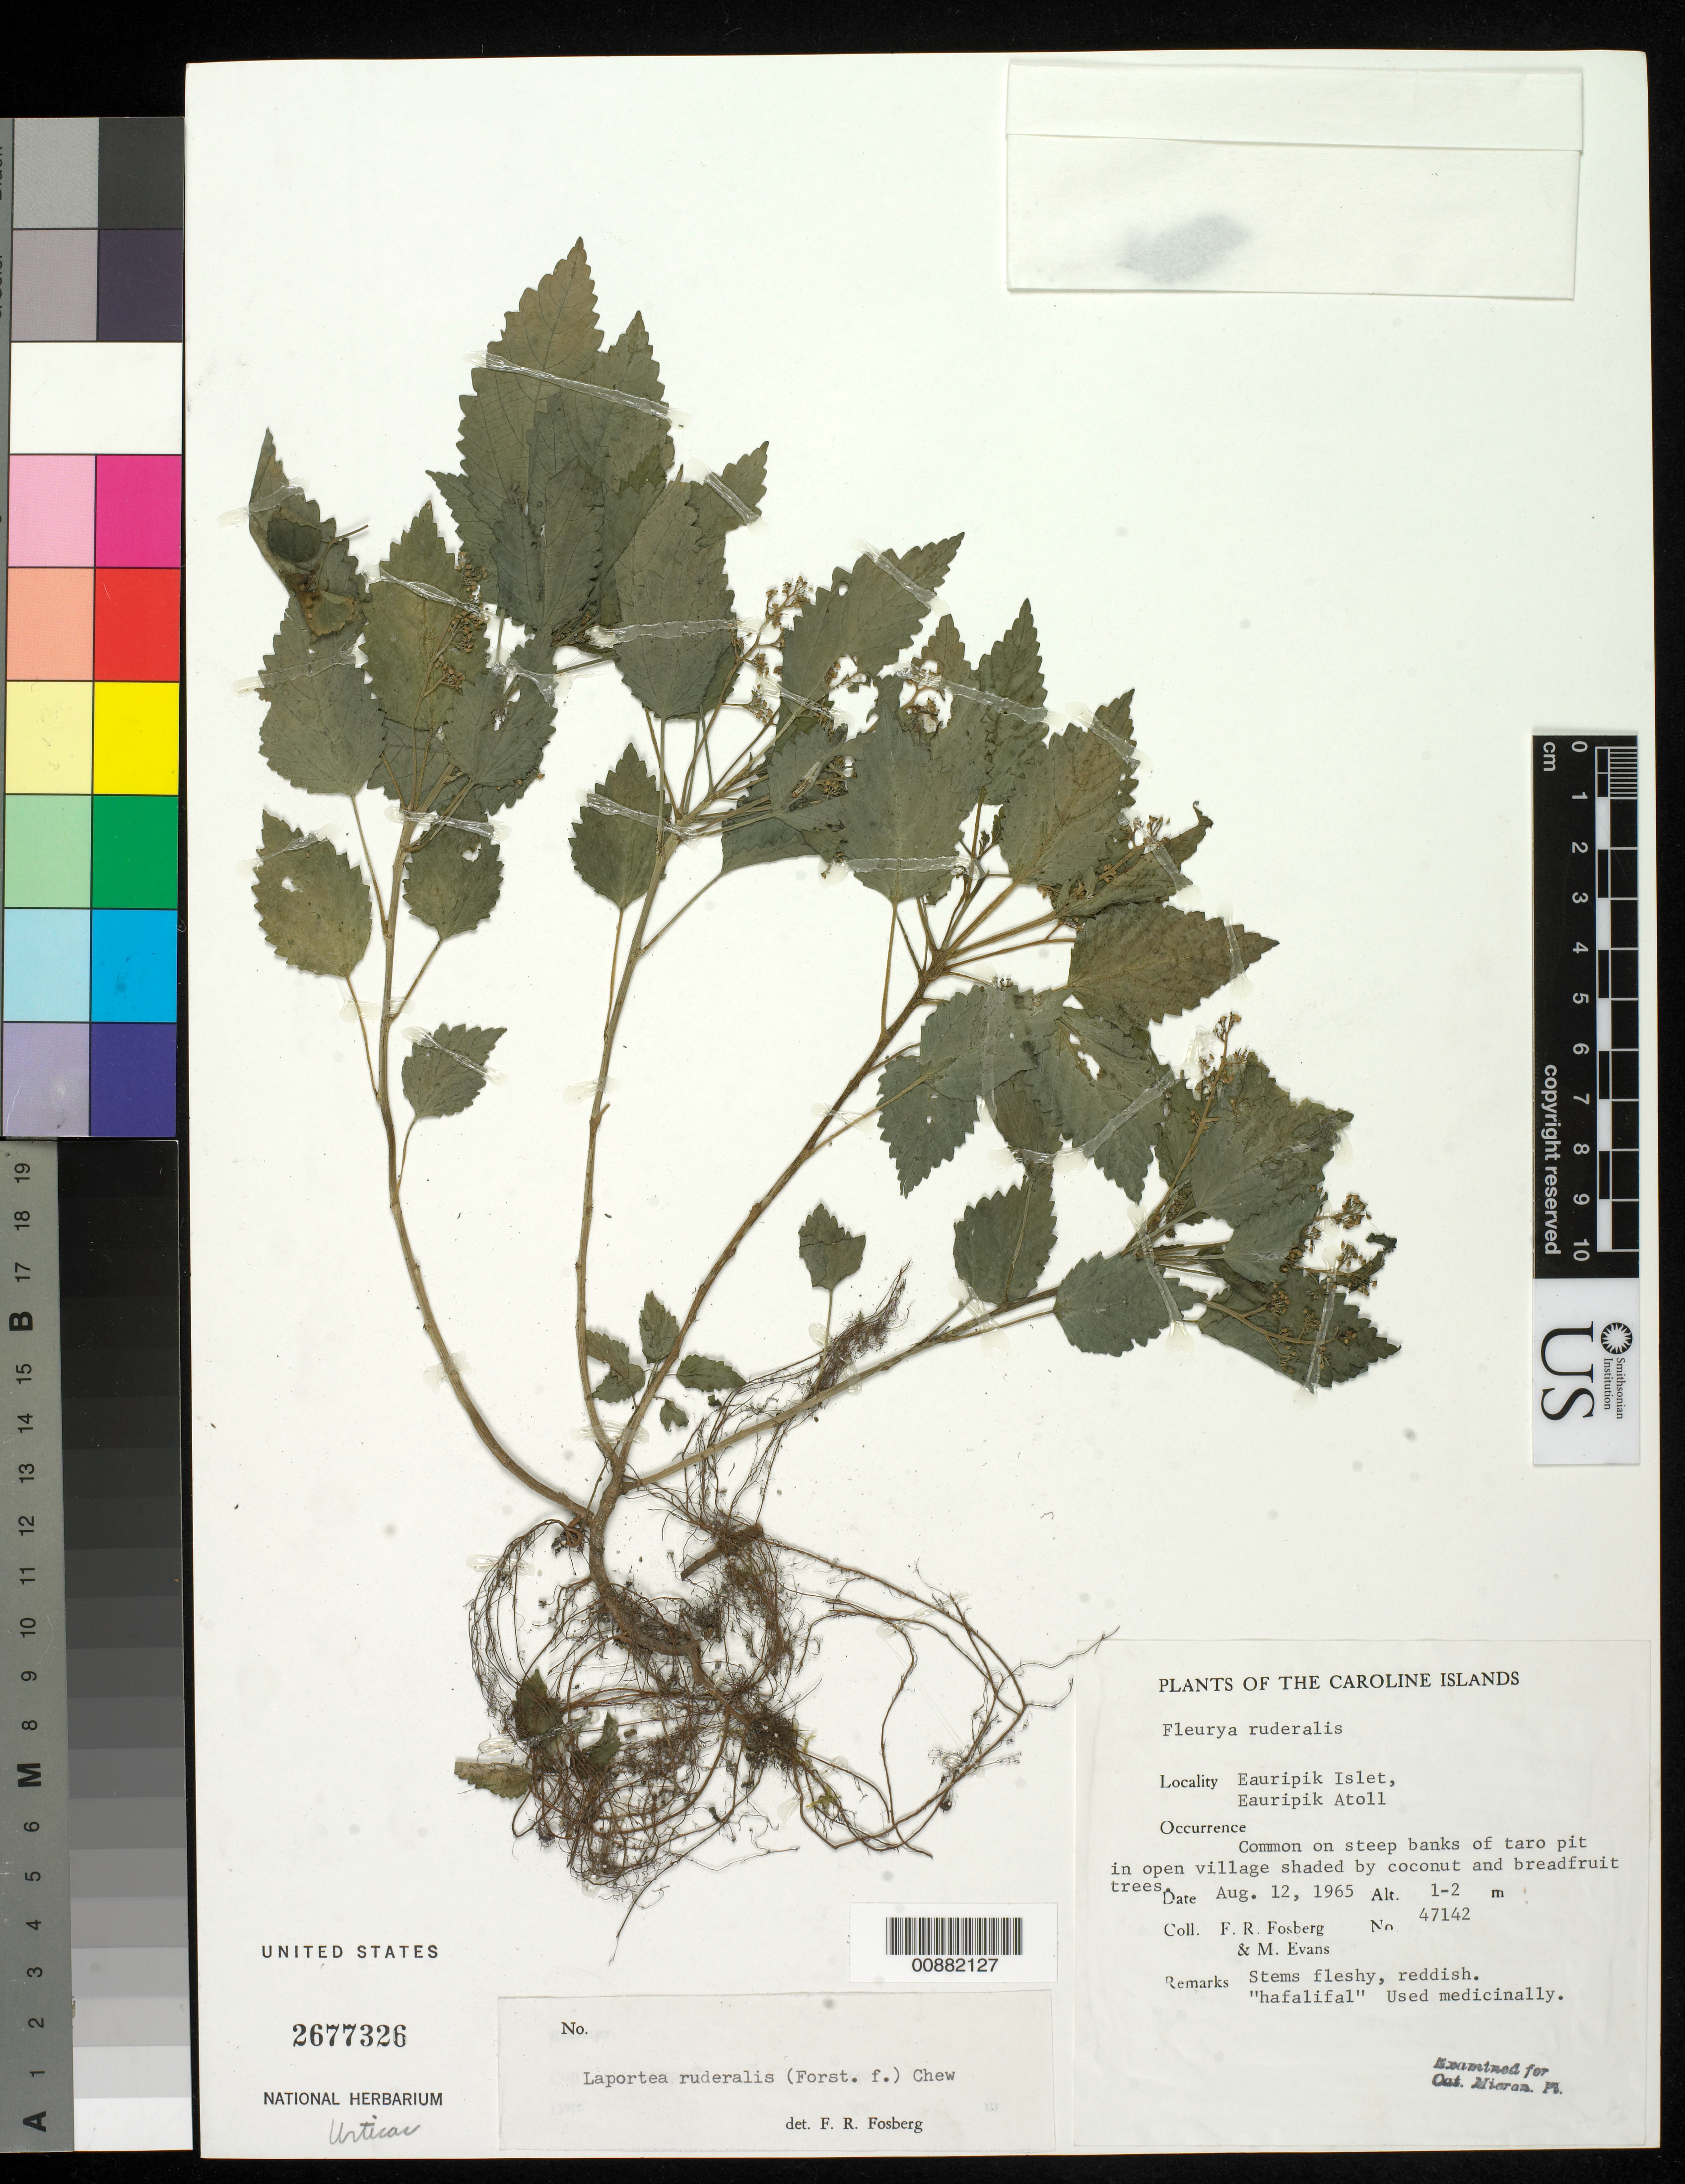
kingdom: Plantae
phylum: Tracheophyta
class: Magnoliopsida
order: Rosales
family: Urticaceae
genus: Laportea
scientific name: Laportea ruderalis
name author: (G. Forst.) Chew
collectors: F. R. Fosberg & M. Evans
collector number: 47142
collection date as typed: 12 Aug 1965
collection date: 1965-08-12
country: Micronesia, Federated States of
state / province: Yap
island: Eauripik Atoll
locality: Eauripik Islet, Eauripik Atoll.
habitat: Common on steep banks of taro pit in open village shaded by coconut and breadfruit trees.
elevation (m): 1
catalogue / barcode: US 2677326